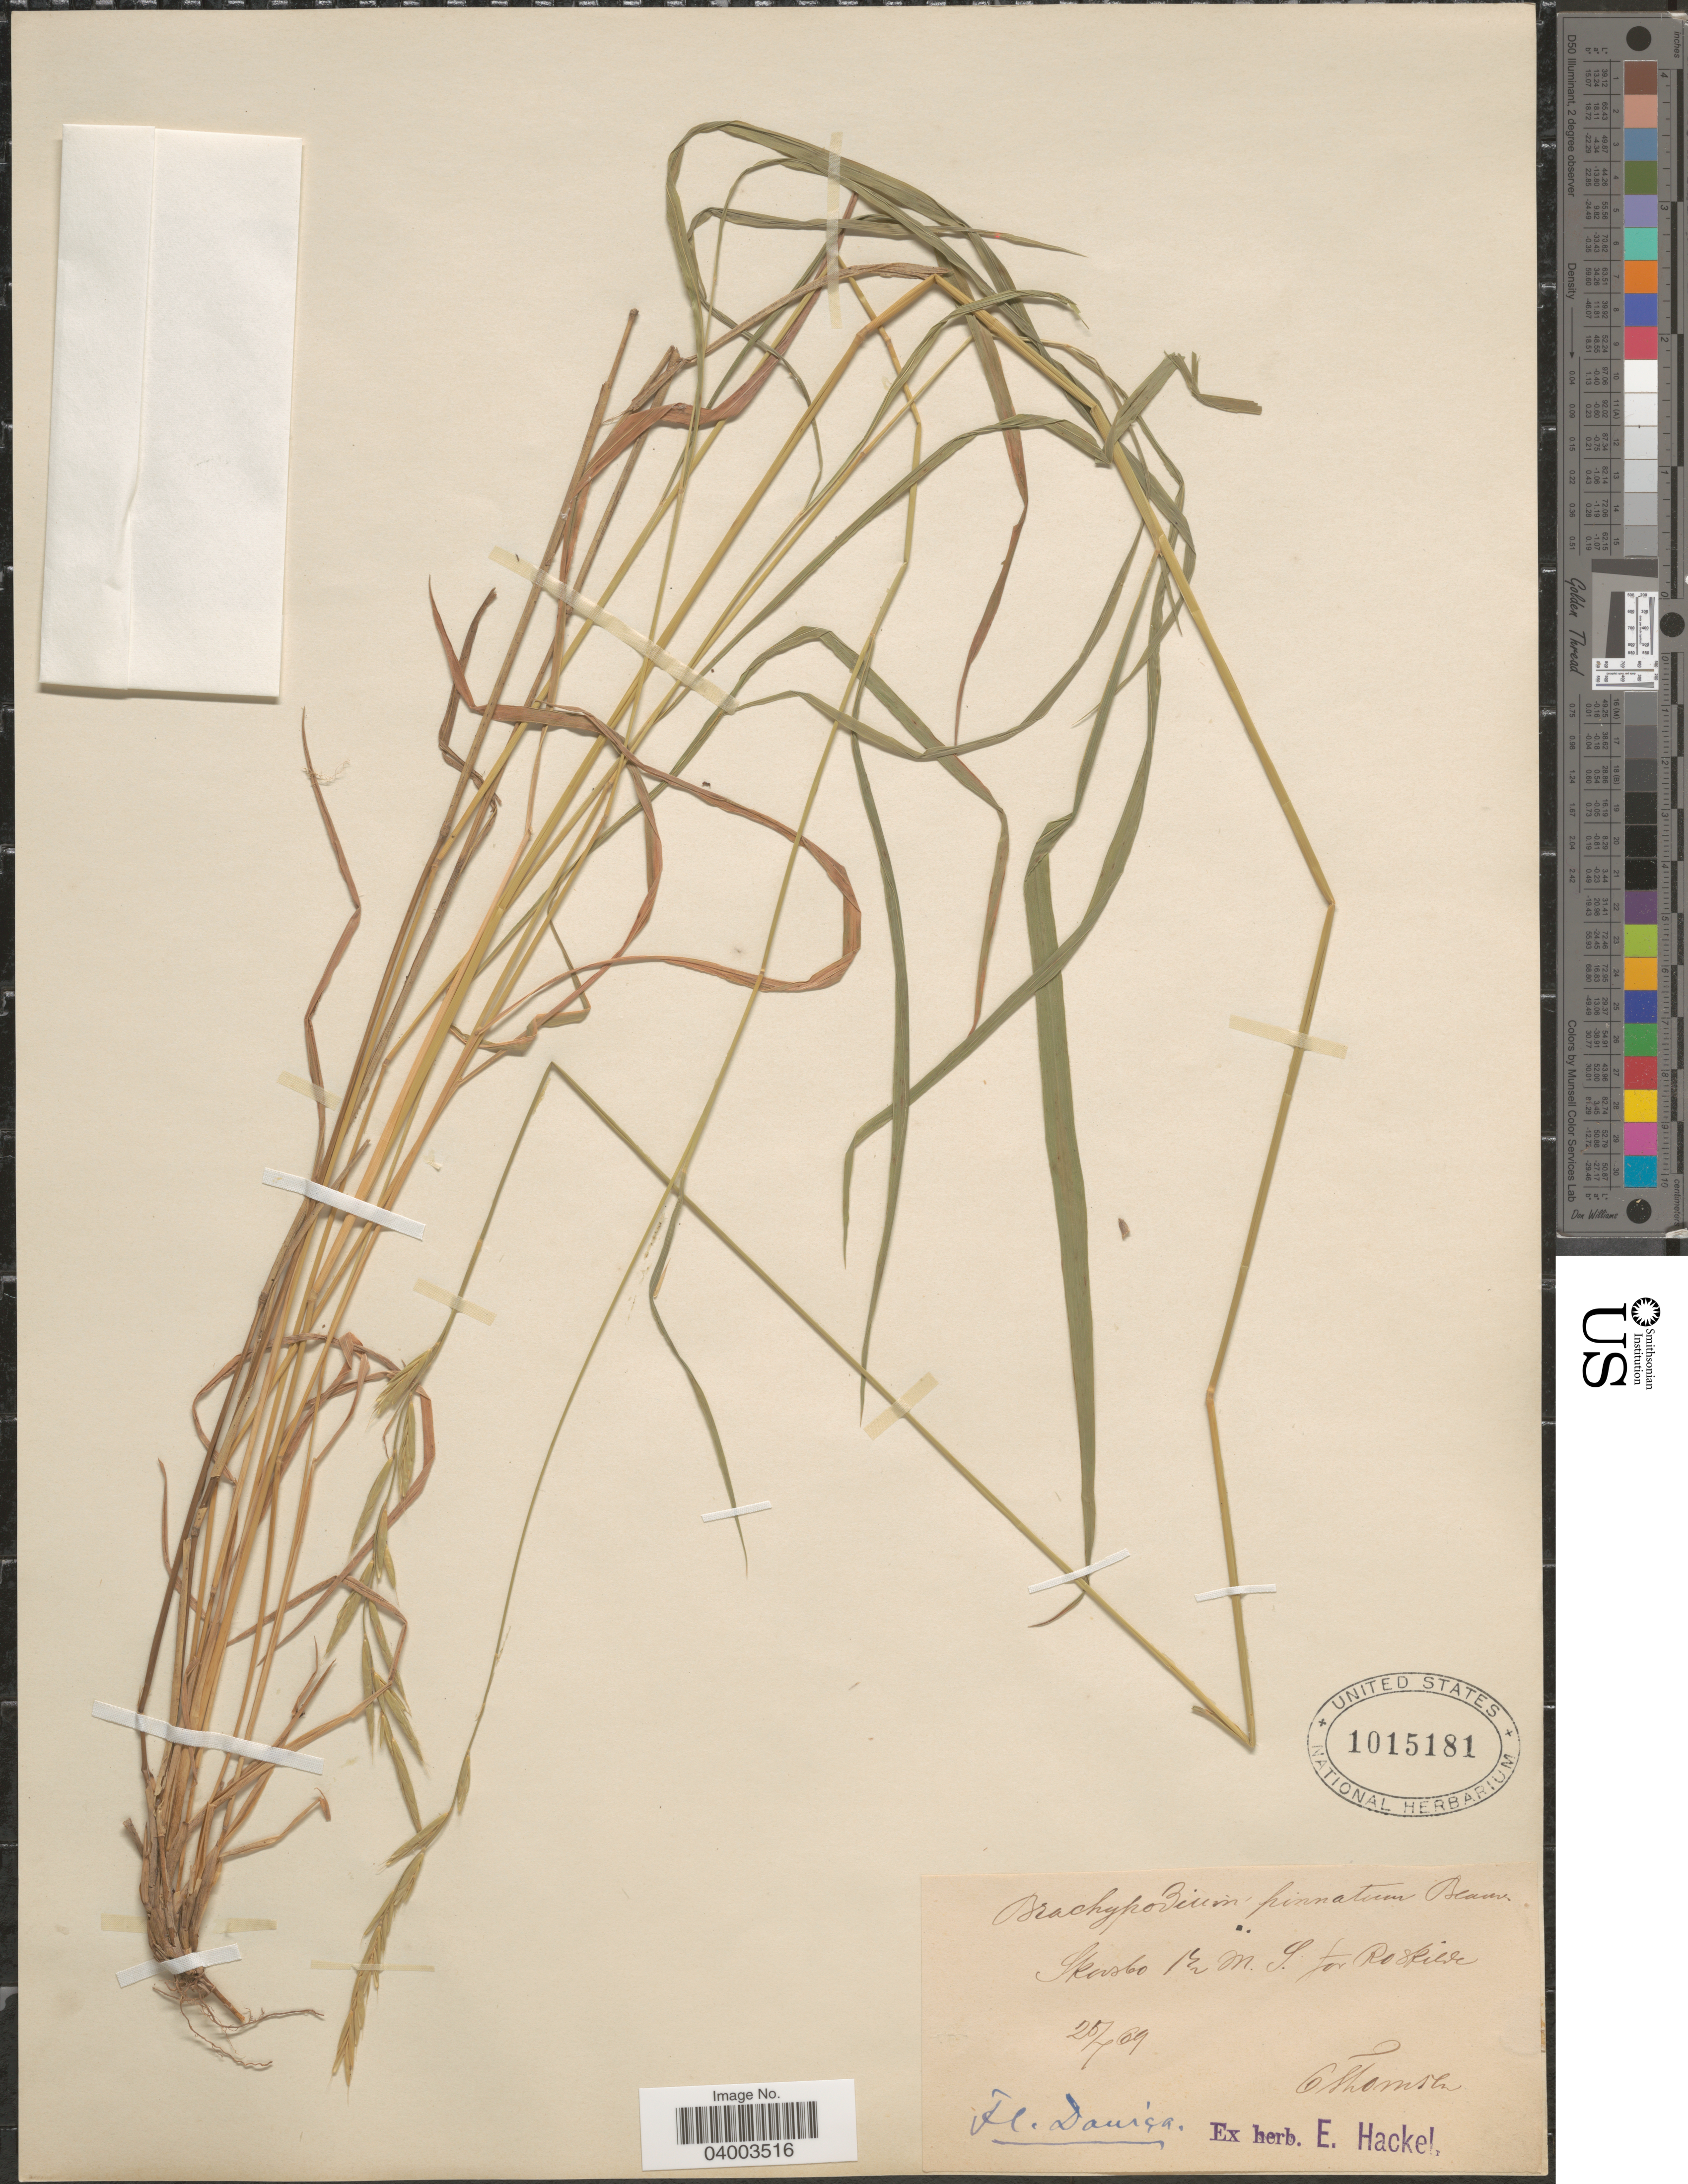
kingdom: Plantae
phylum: Tracheophyta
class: Liliopsida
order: Poales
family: Poaceae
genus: Brachypodium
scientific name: Brachypodium pinnatum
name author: (L.) P. Beauv.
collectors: C. Thomas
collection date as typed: Transcribed d/m/y: 25/4/69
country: Denmark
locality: Skovsbo 1 2 M. I. for Roskilde.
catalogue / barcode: US 1015181